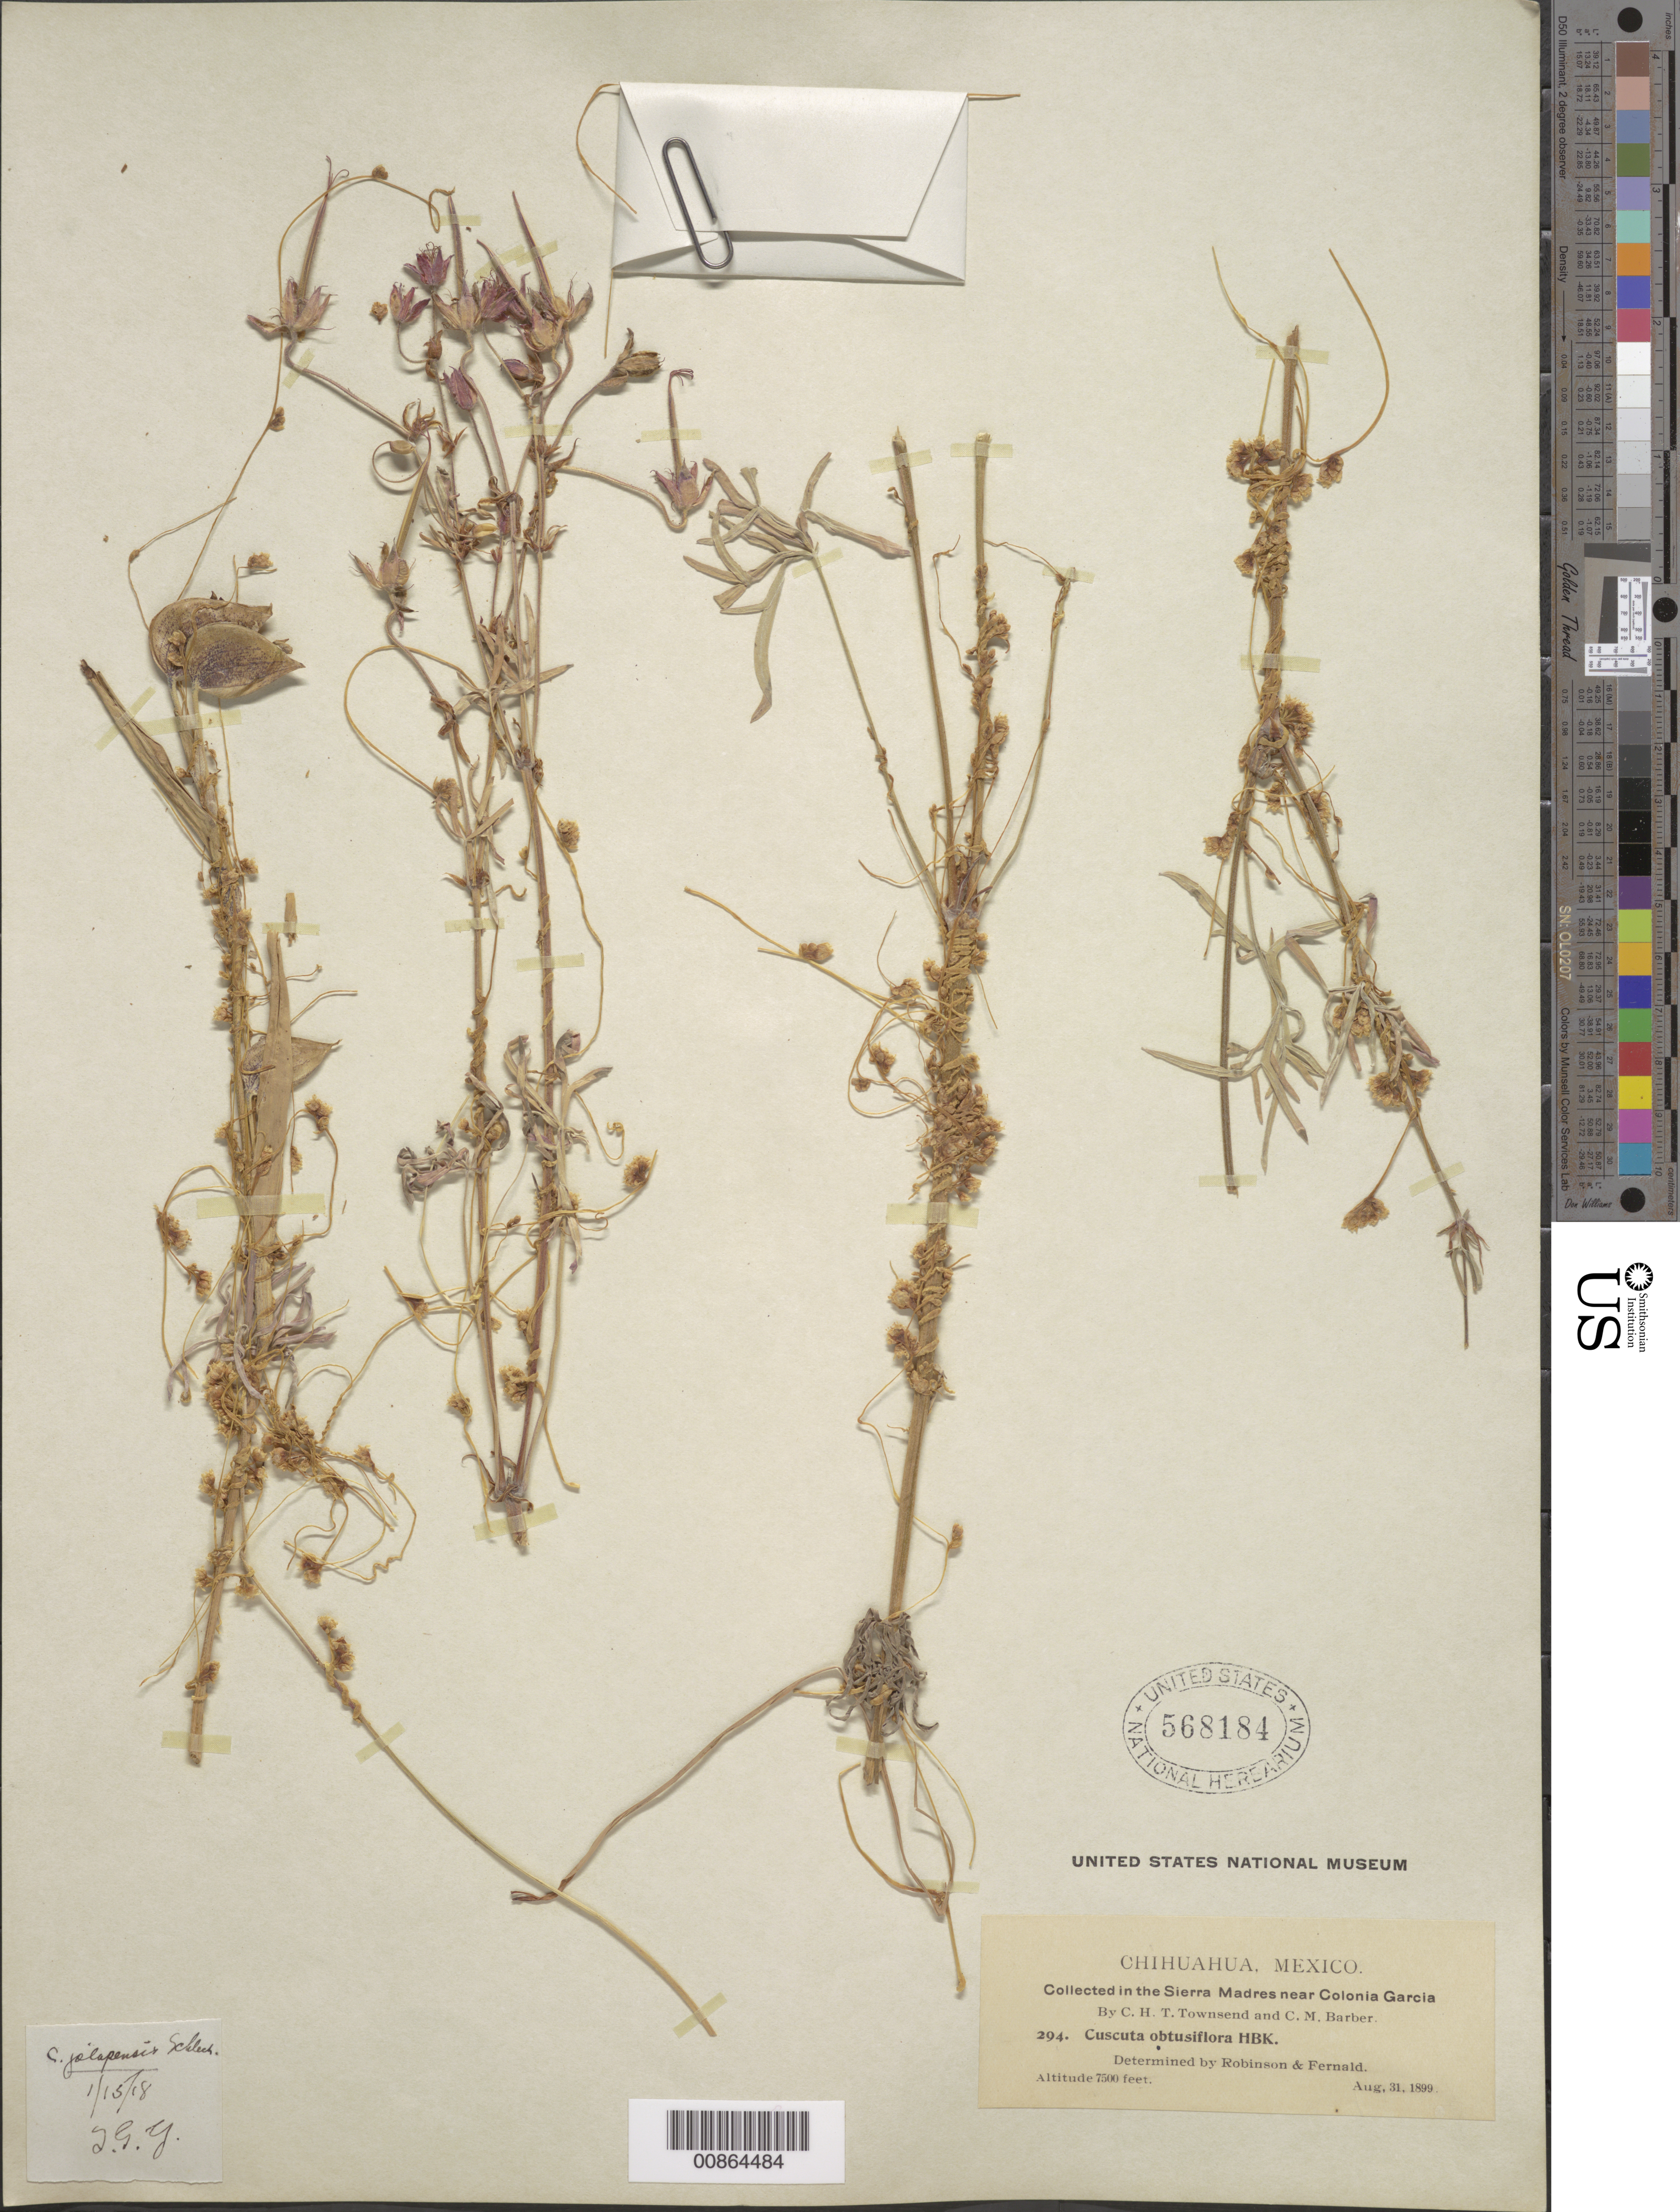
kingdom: Plantae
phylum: Tracheophyta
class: Magnoliopsida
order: Solanales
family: Convolvulaceae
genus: Cuscuta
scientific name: Cuscuta jalapensis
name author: Schltdl.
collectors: C. H. T. Townsend & C. Barber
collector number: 294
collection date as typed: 31 Aug 1899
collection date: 1899-08-31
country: Mexico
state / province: Chihuahua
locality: Sierra Madre near Colonia García.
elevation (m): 2286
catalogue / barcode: US 568184